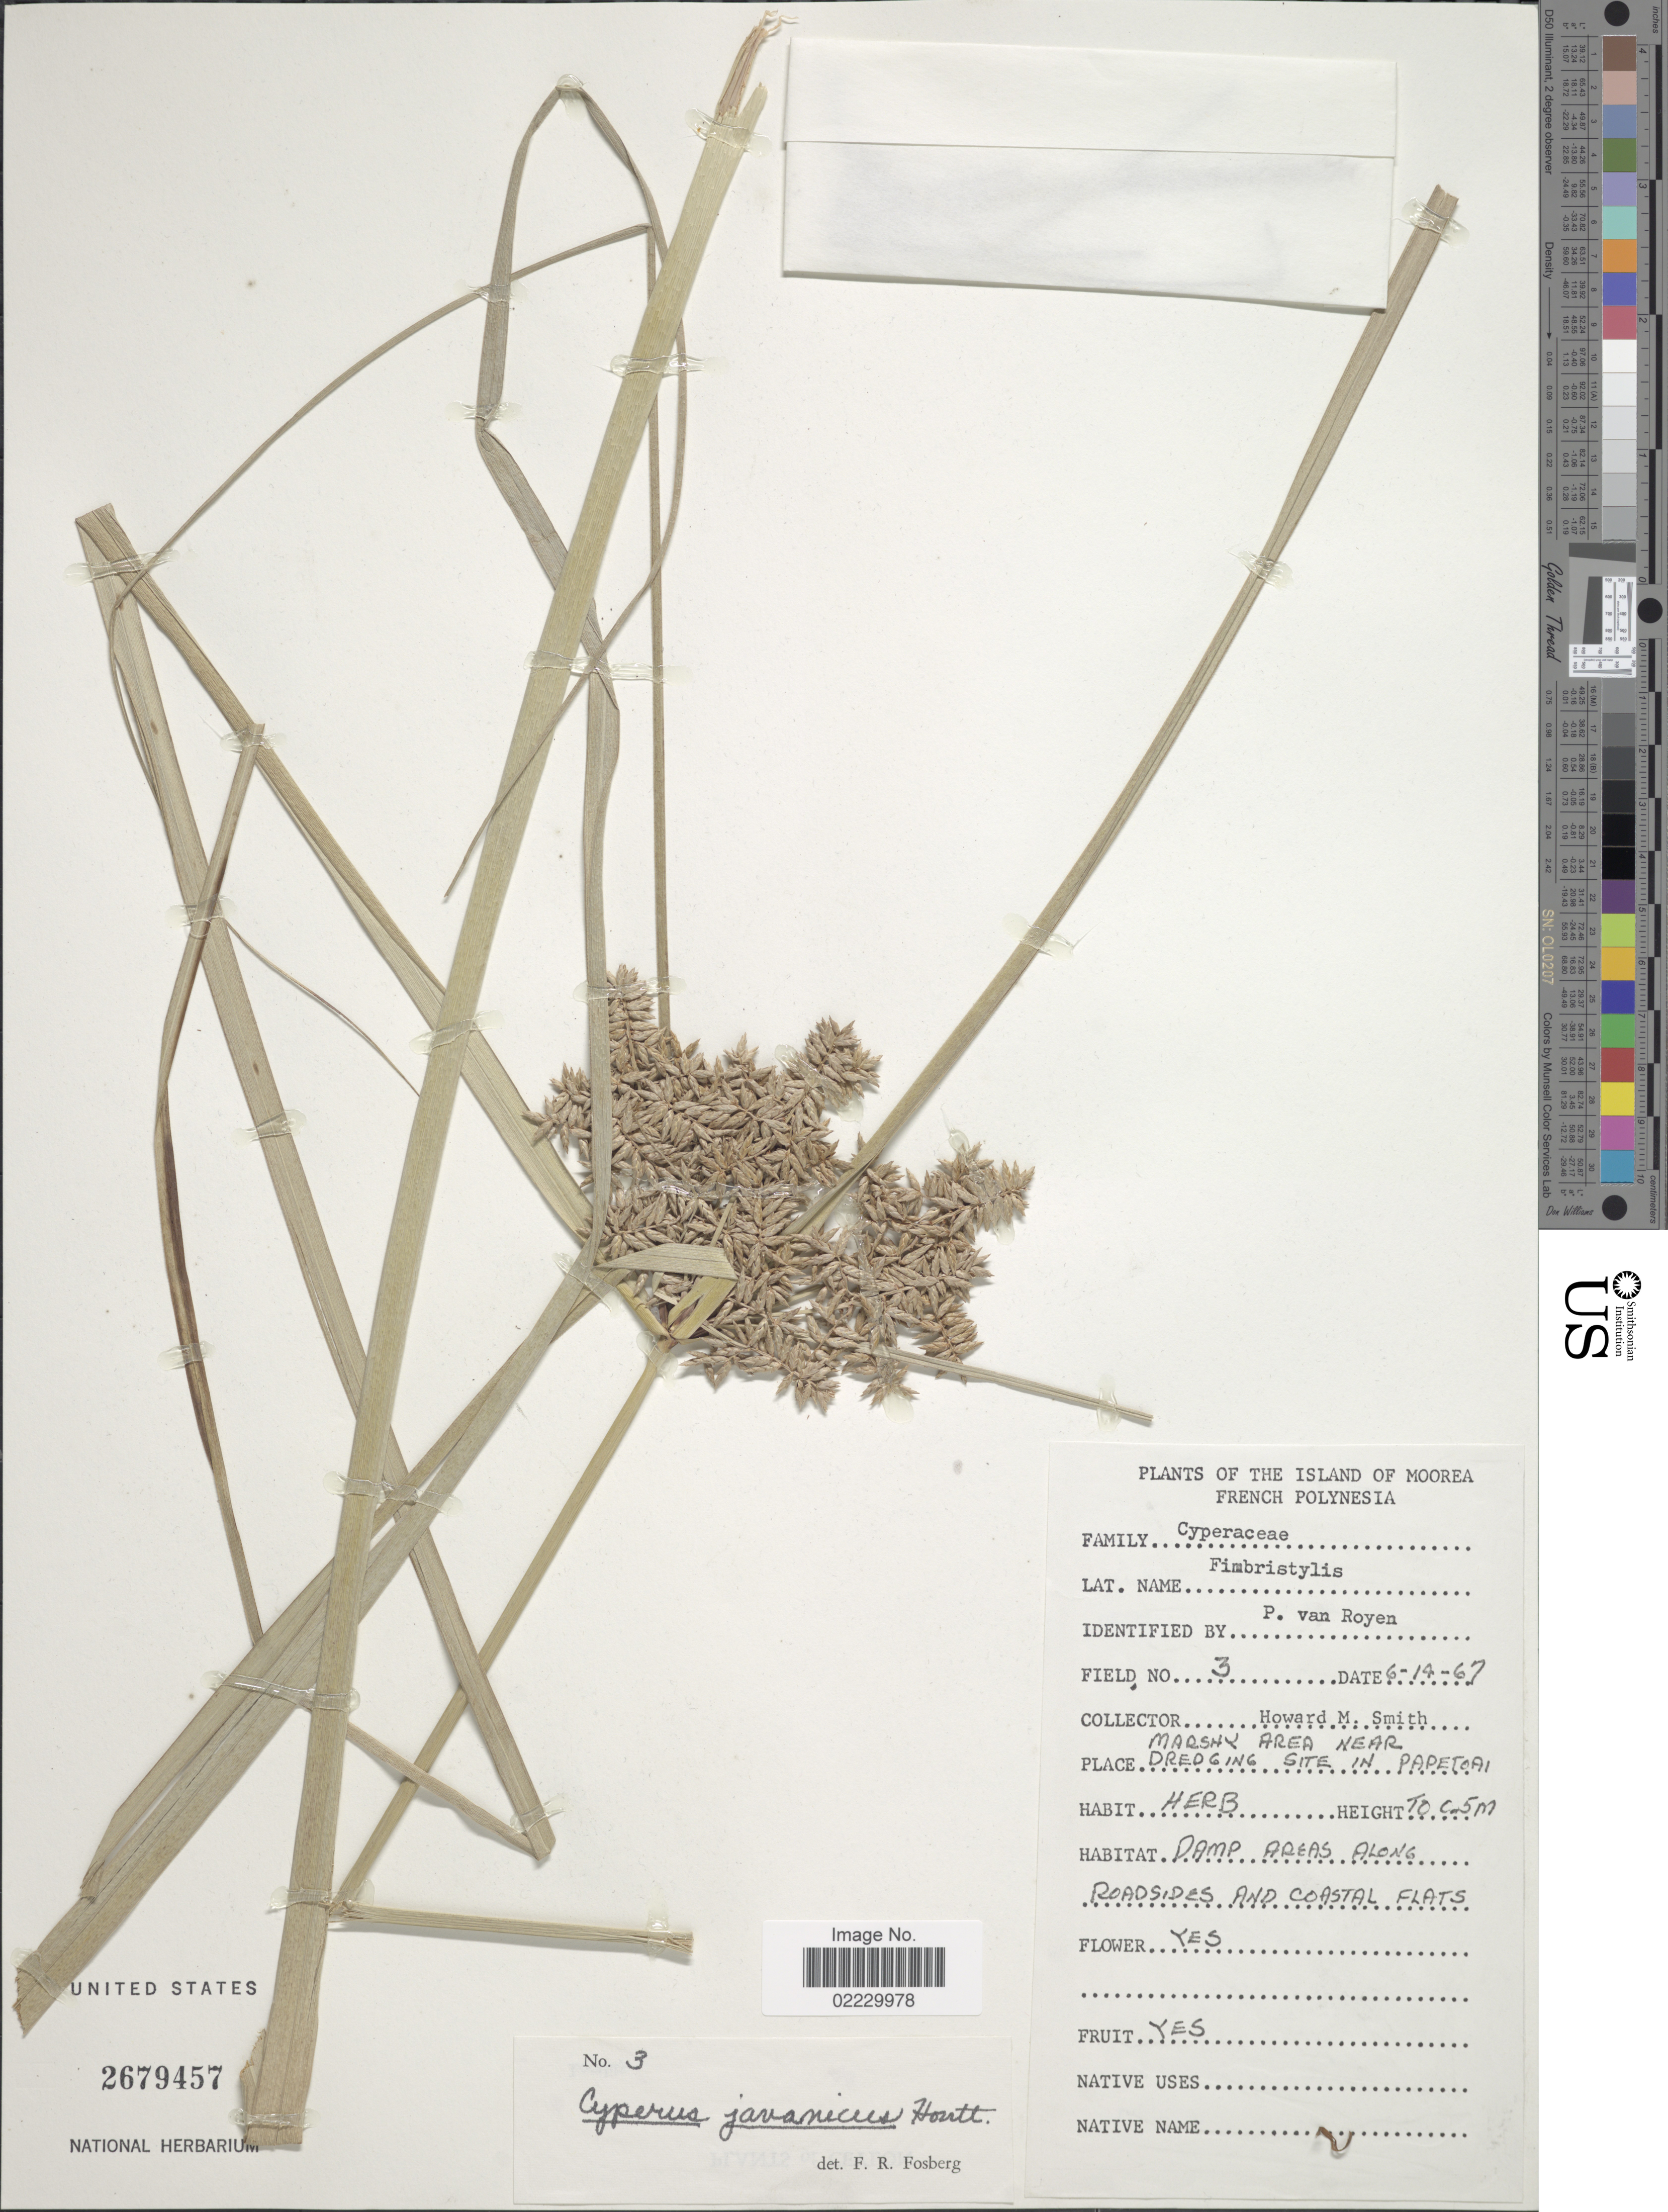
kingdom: Plantae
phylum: Tracheophyta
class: Liliopsida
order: Poales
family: Cyperaceae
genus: Cyperus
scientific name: Cyperus javanicus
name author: Houtt.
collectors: H. M. Smith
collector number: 3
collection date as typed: Transcribed d/m/y: 14/6/67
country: French Polynesia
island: Moorea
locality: The Island of Moorea. Area near Dredging site in Papetoao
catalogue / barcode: US 2679457